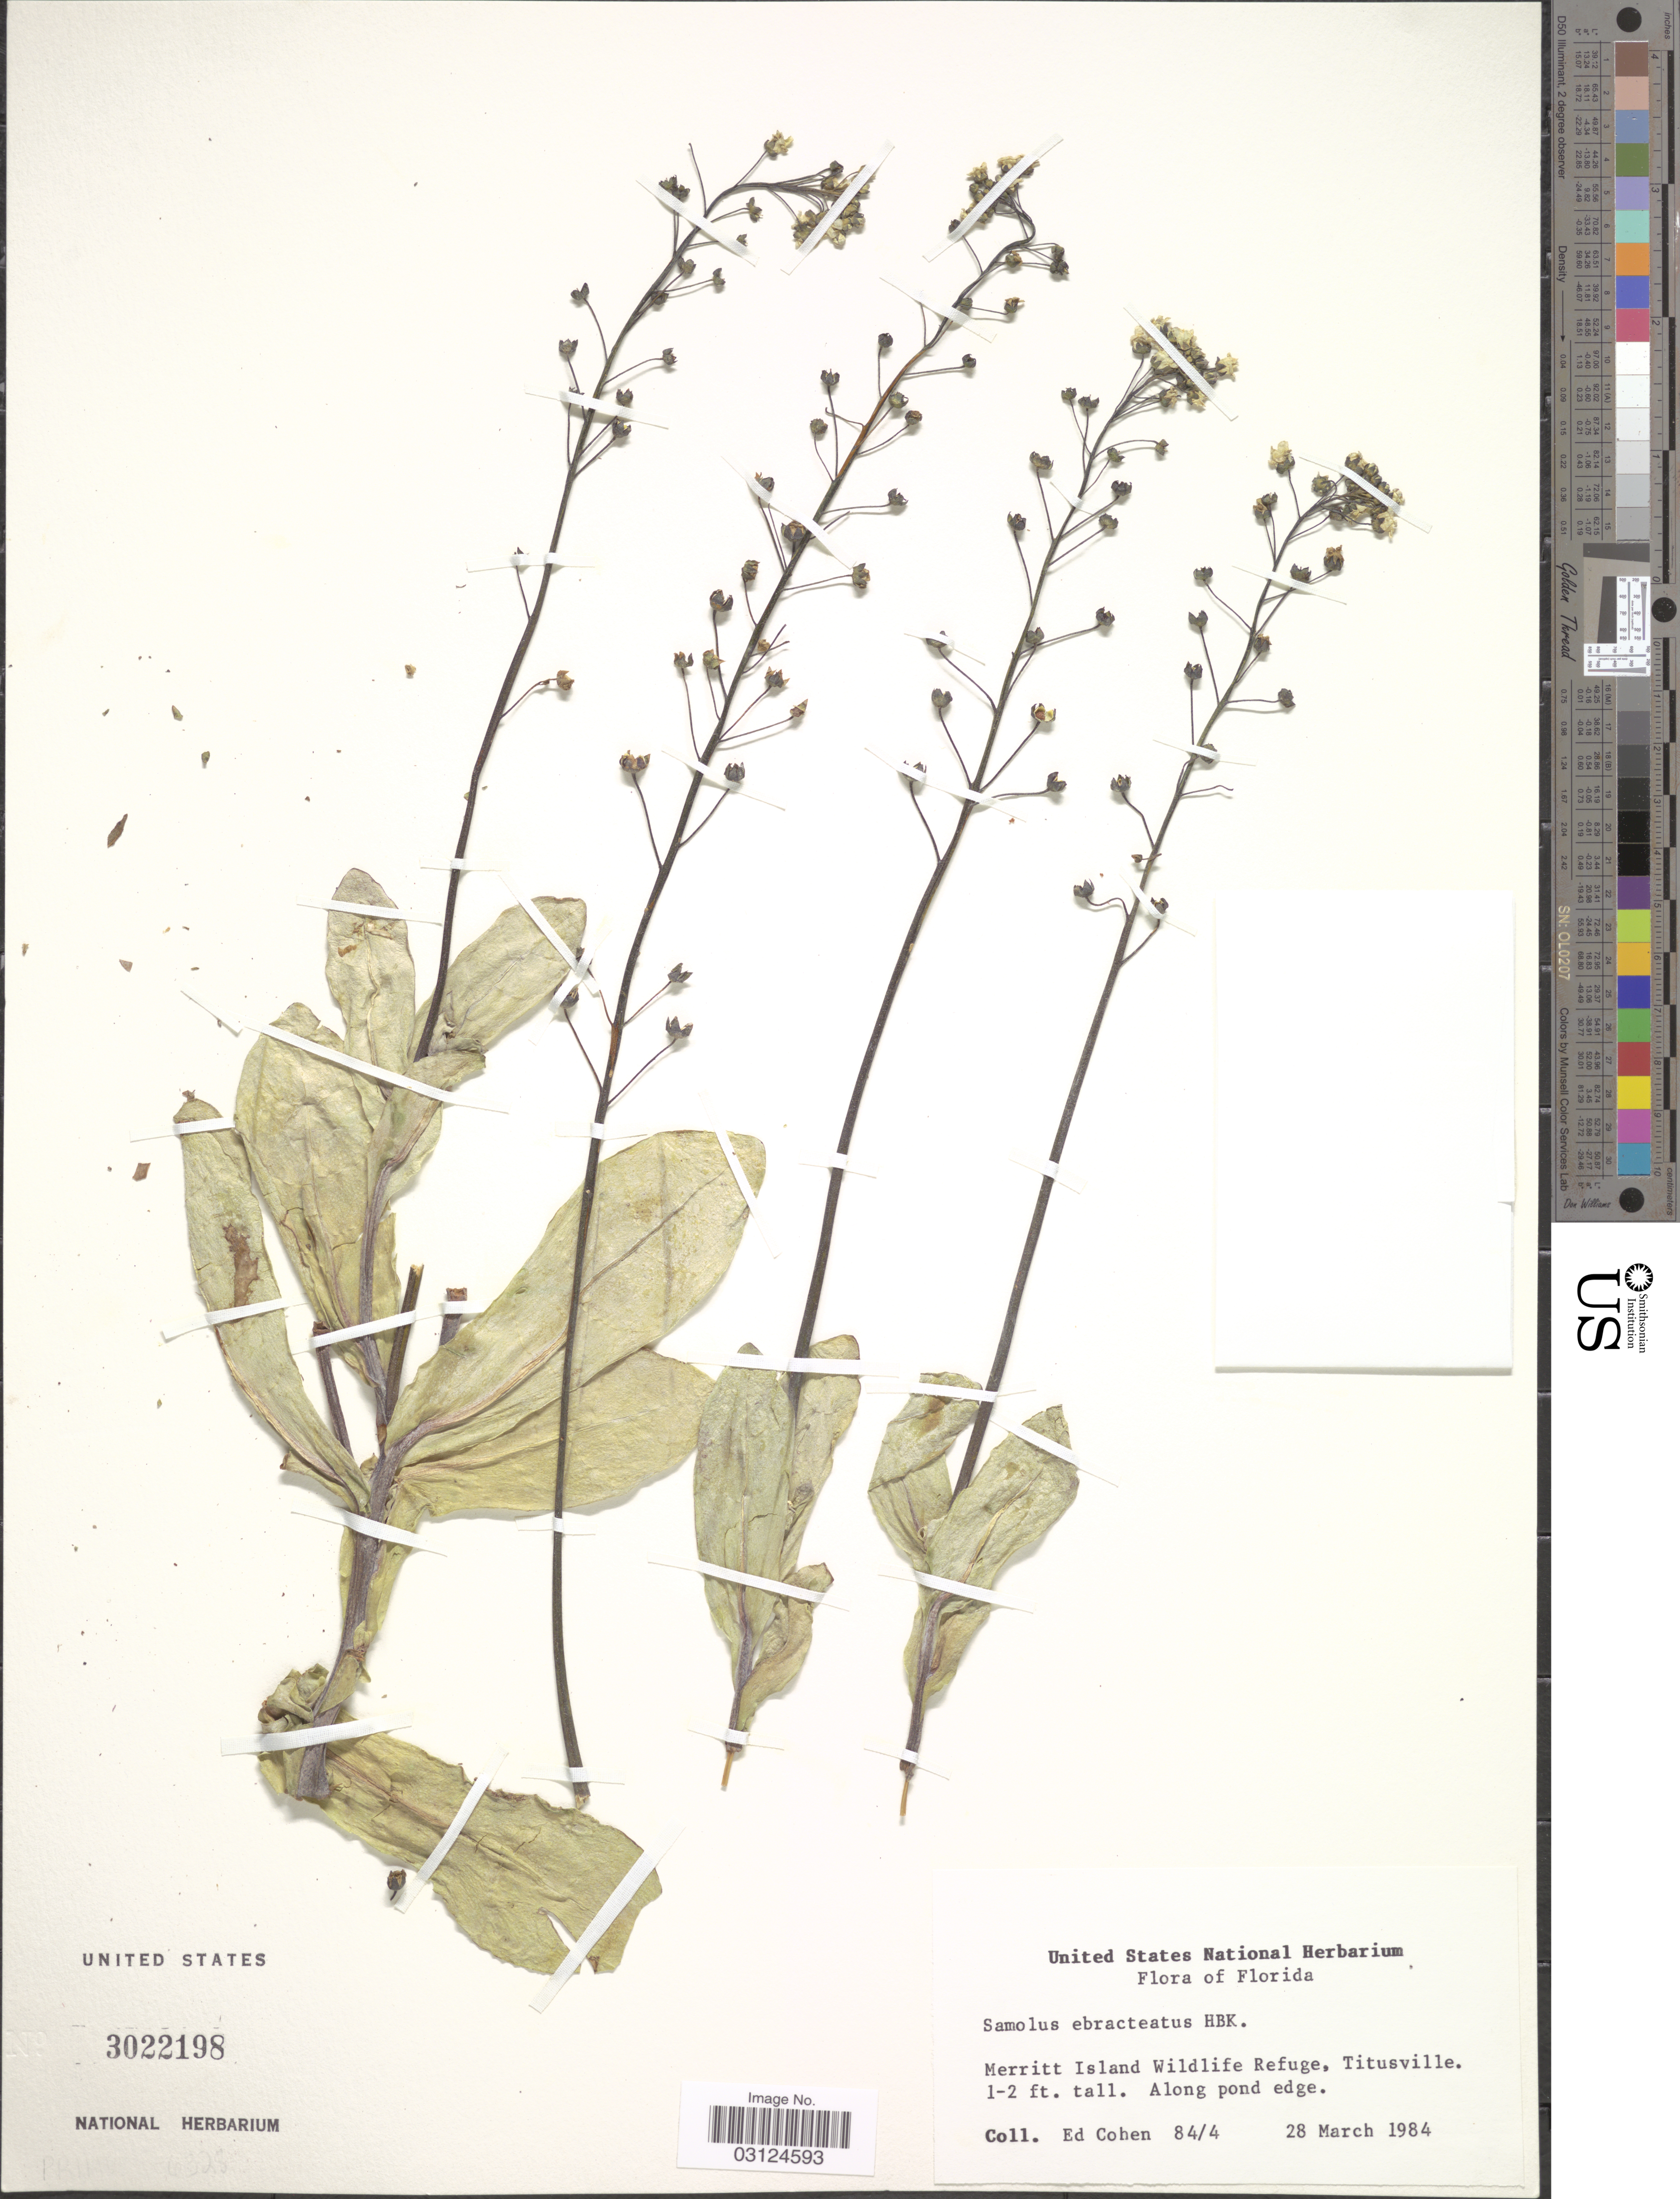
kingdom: Plantae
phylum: Tracheophyta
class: Magnoliopsida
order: Ericales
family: Primulaceae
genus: Samolus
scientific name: Samolus ebracteatus subsp. ebracteatus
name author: Kunth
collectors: E. Cohen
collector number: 84/4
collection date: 1984-03-28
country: United States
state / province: Florida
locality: Merritt Island Wildlife Refuge, Titusville.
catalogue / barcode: US 3022198